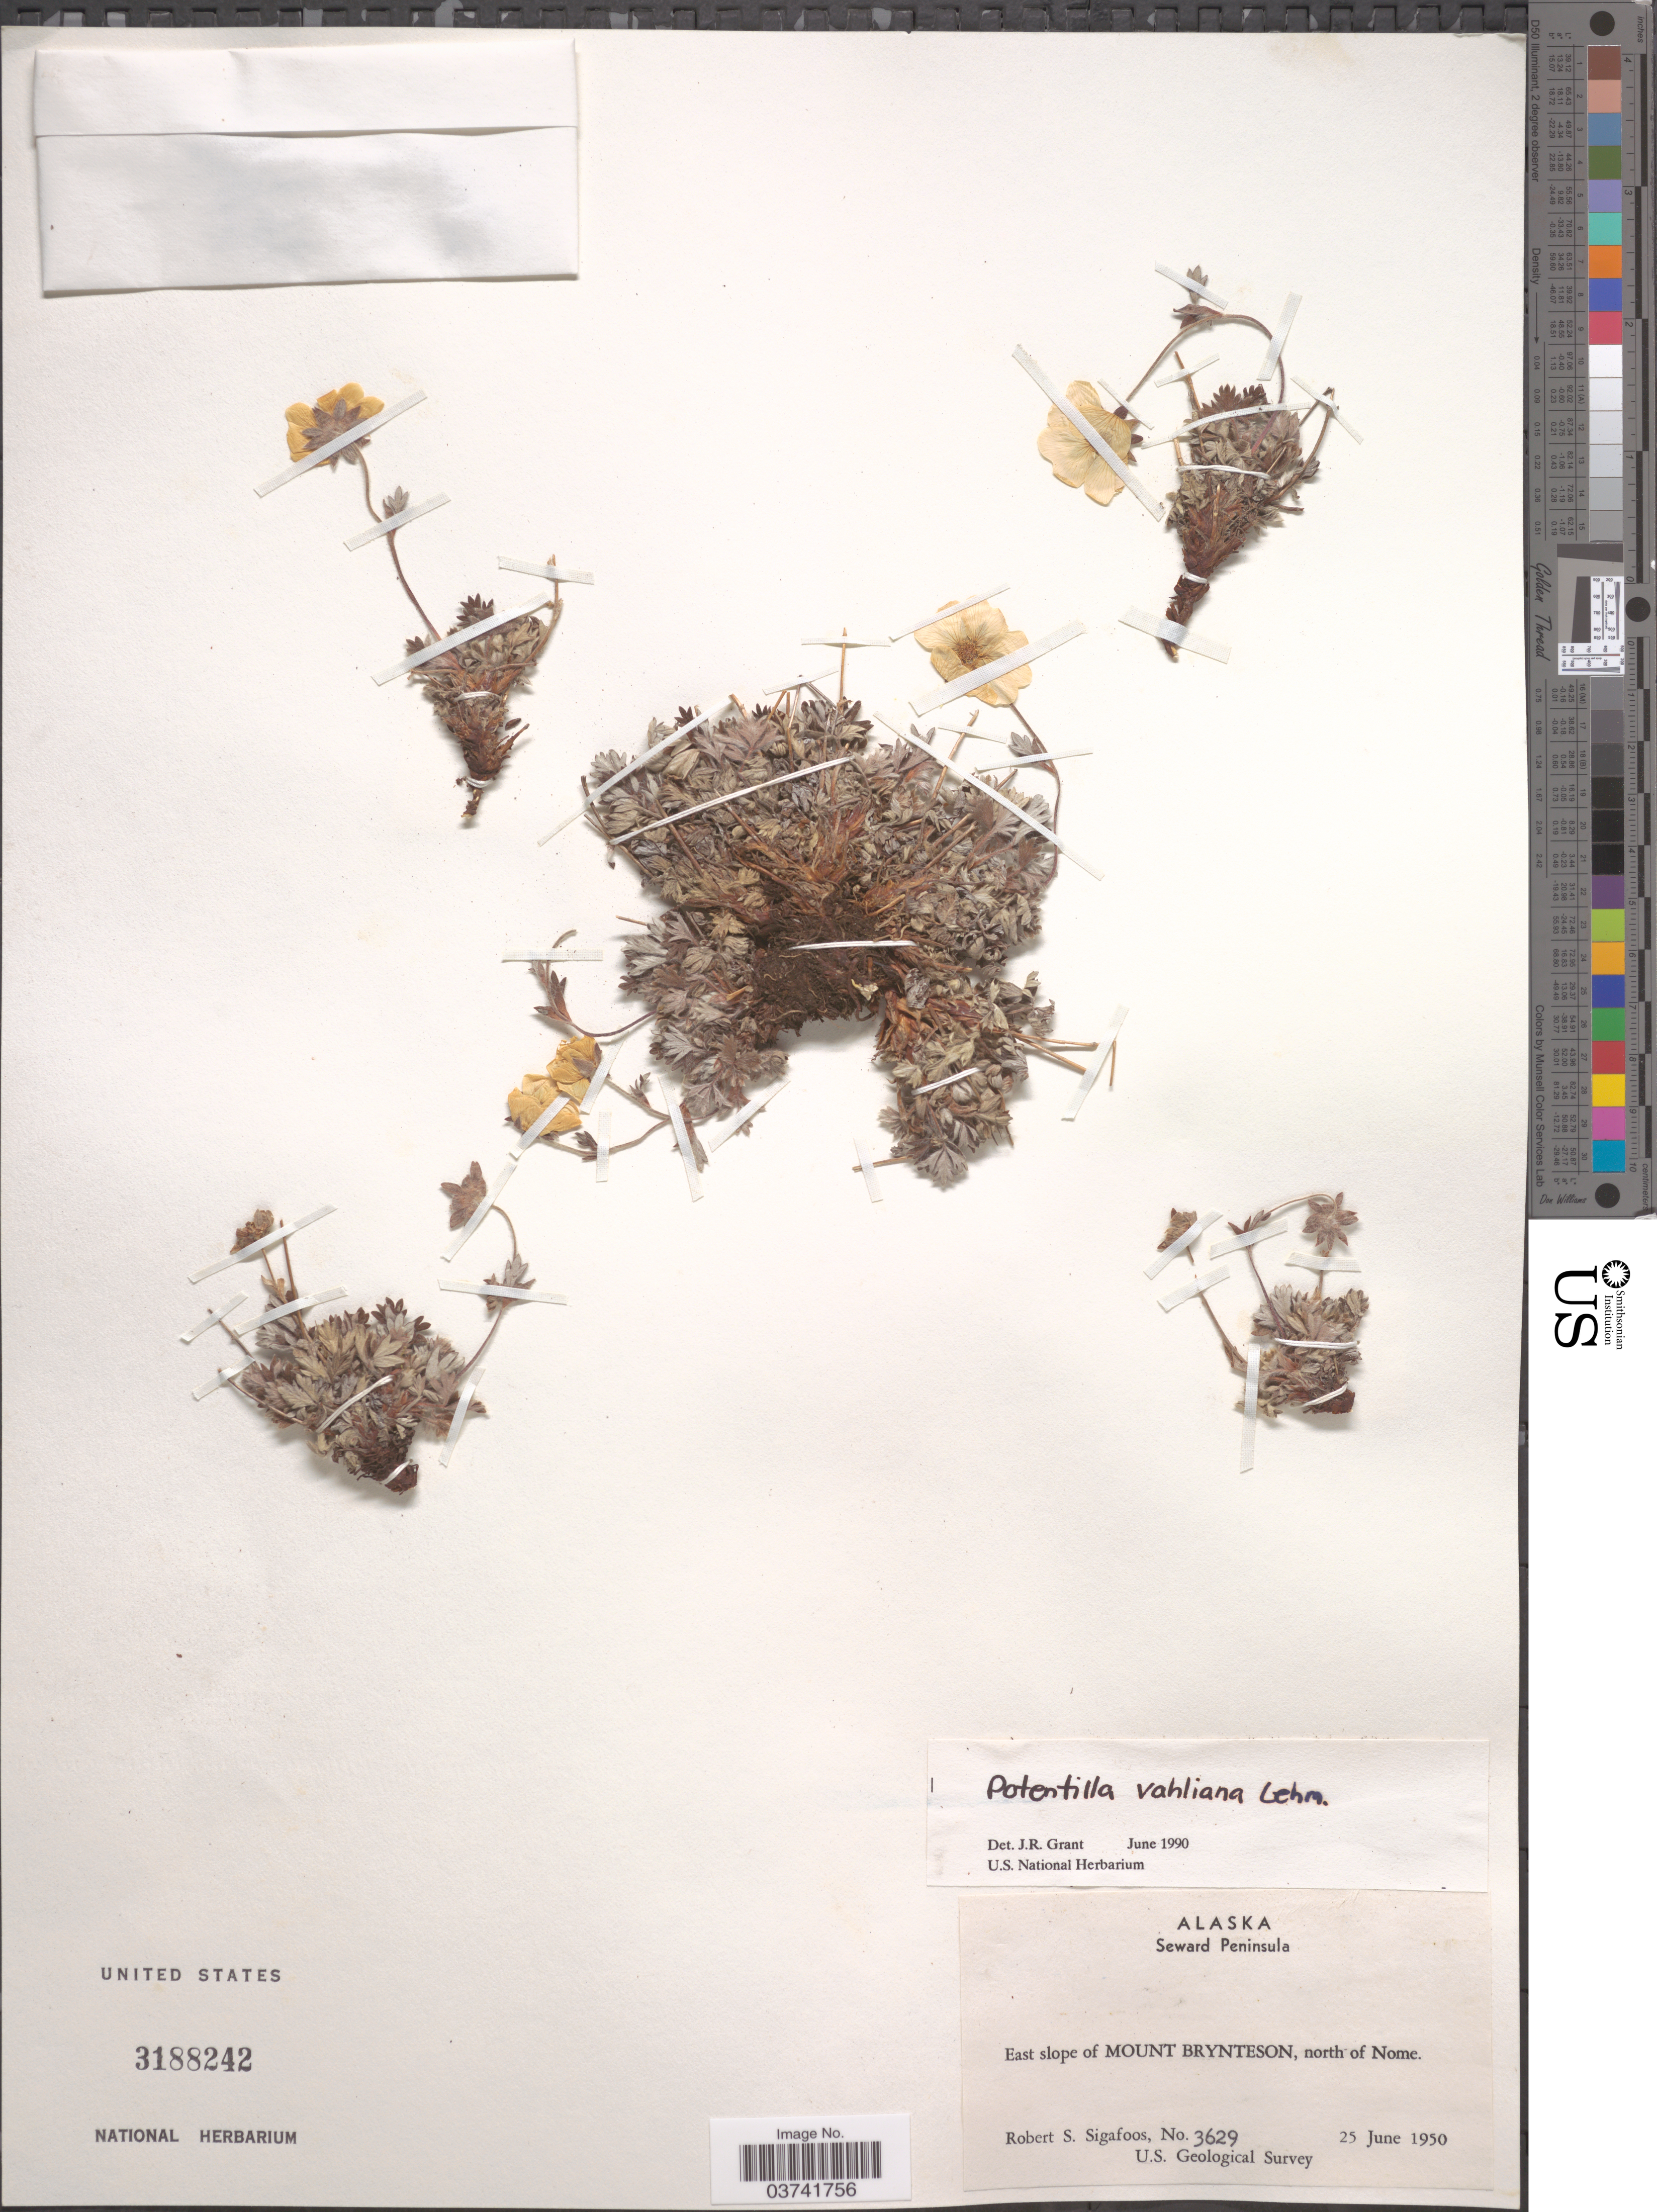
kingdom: Plantae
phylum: Tracheophyta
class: Magnoliopsida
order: Rosales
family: Rosaceae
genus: Potentilla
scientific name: Potentilla vahliana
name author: Lehm.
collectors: R. Sigafoos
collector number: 3629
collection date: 1950-06-25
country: United States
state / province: Alaska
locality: Seward Peninsula. East slope of Mount Brynteson, north of Nome.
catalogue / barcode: US 3188242